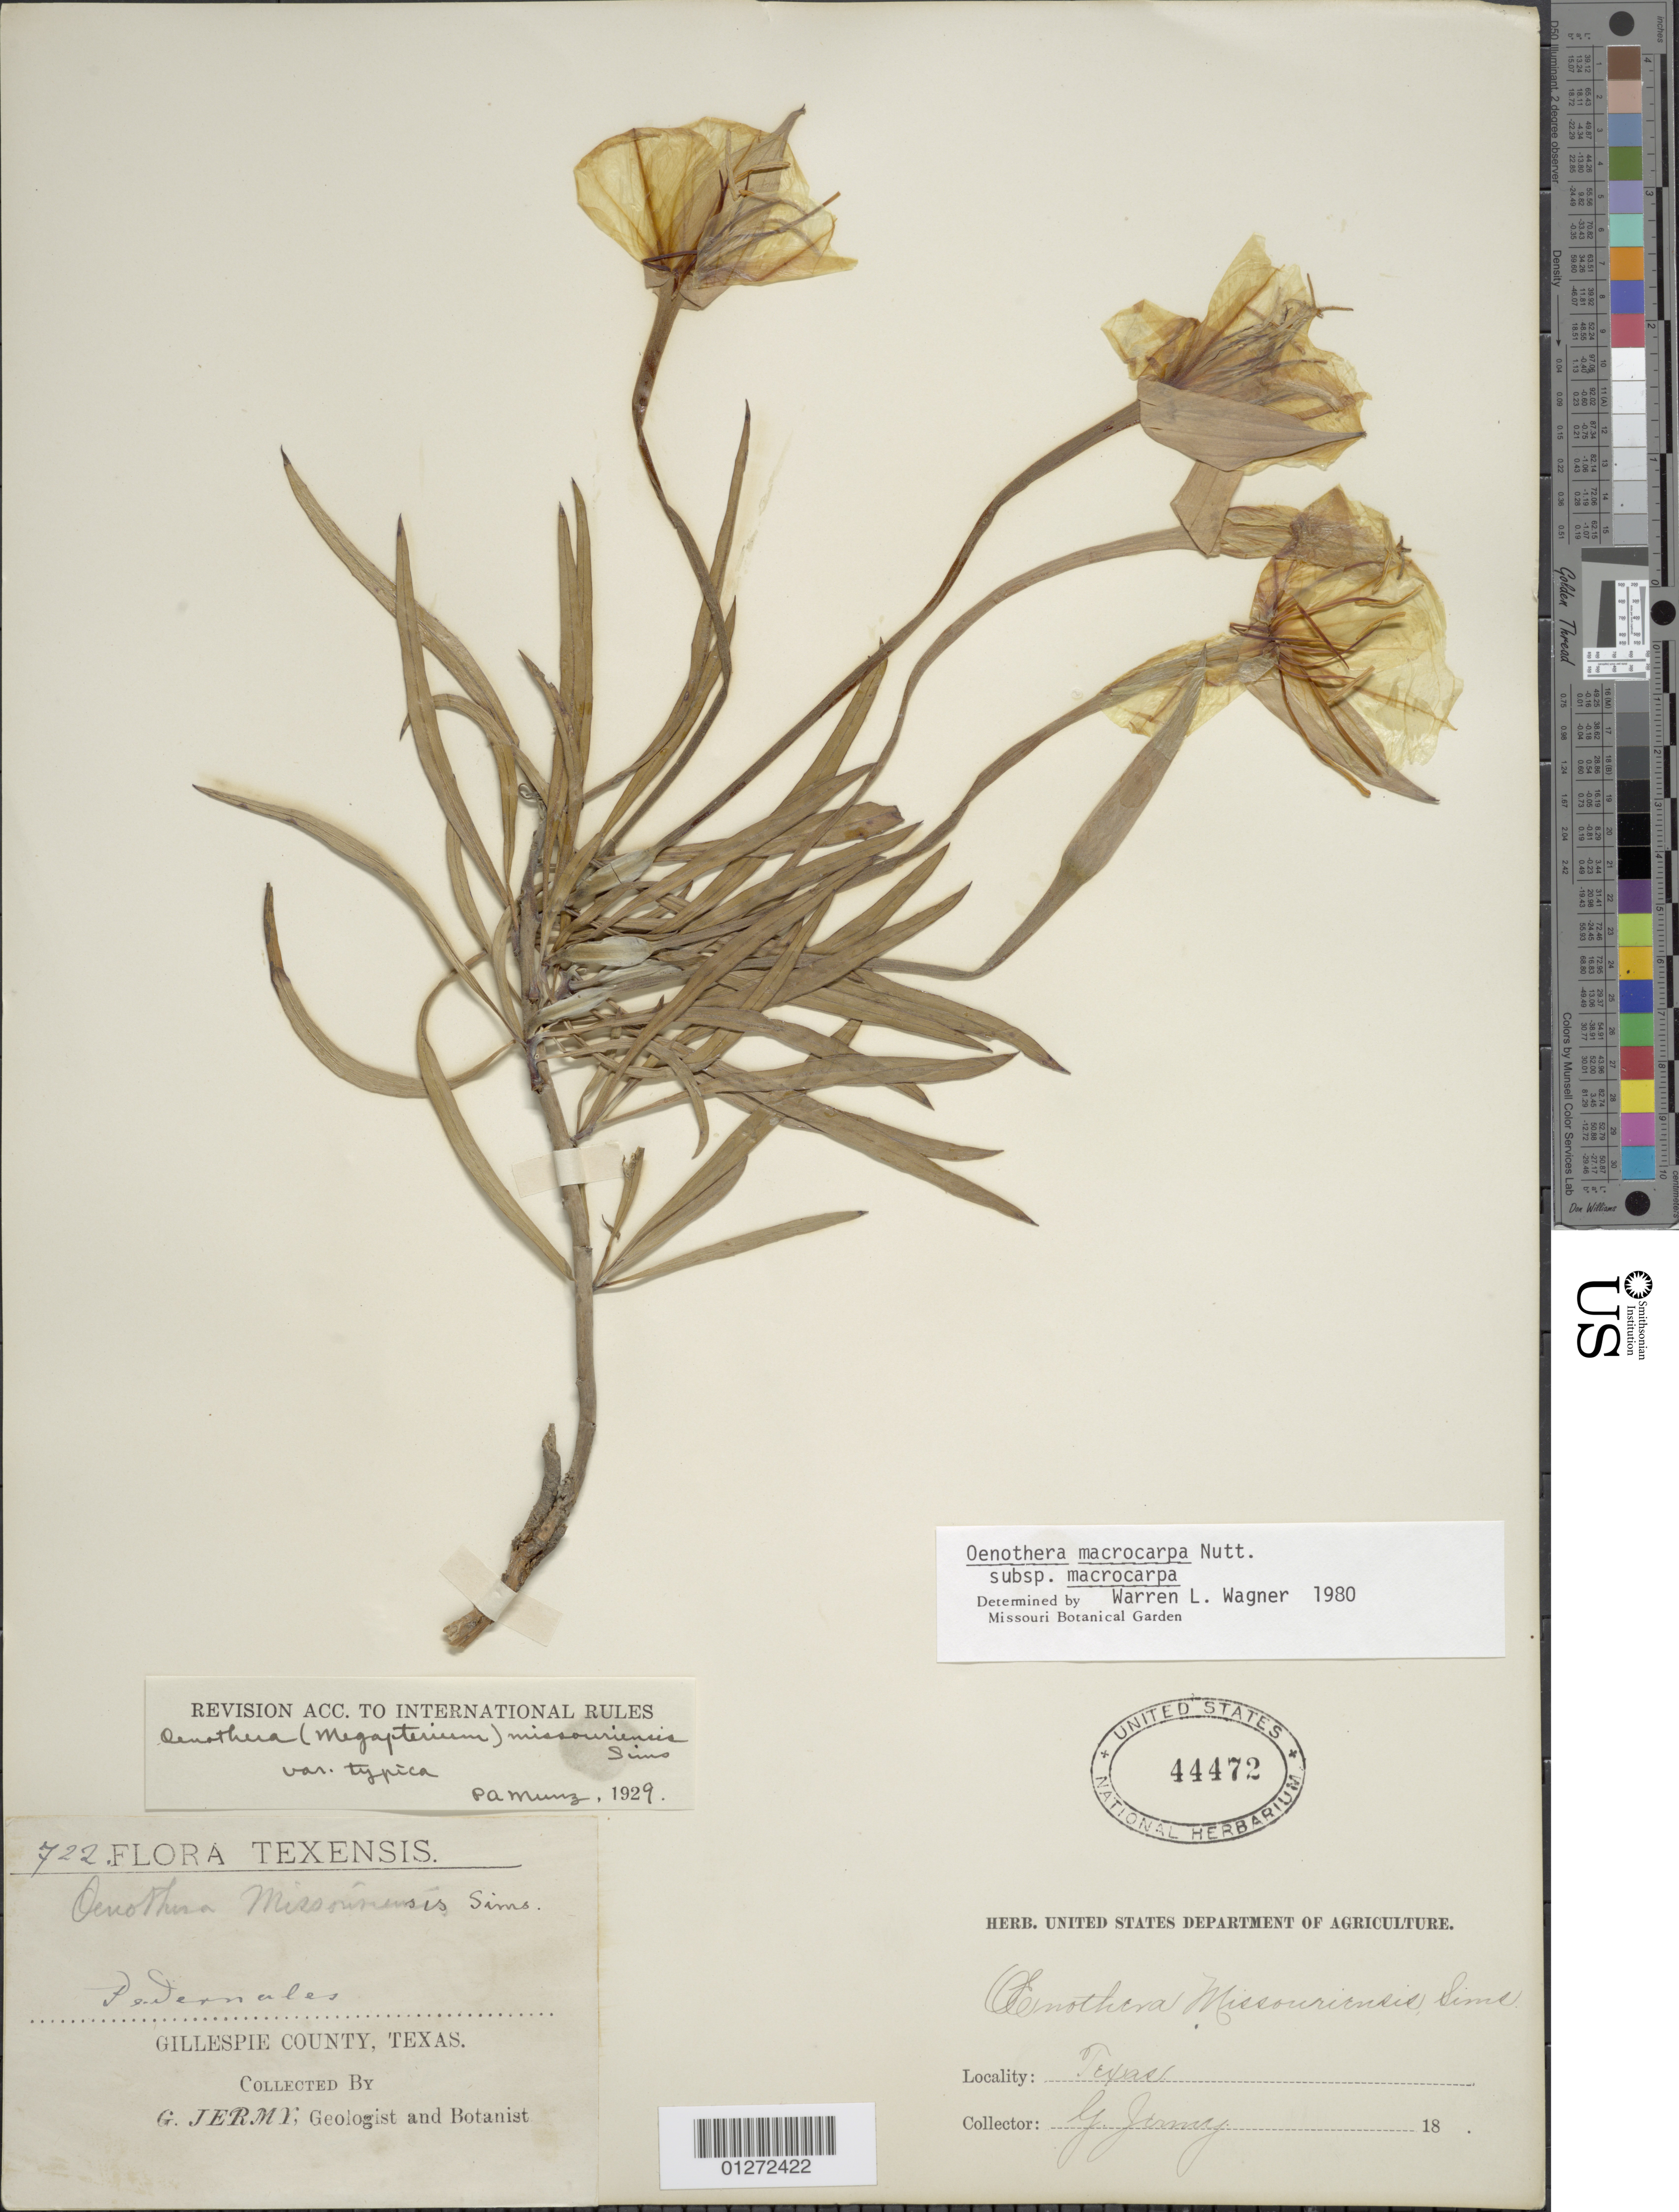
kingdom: Plantae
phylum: Tracheophyta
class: Magnoliopsida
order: Myrtales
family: Onagraceae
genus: Oenothera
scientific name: Oenothera macrocarpa subsp. macrocarpa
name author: Nutt.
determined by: Wagner, W. L., (BOT), Smithsonian Institution - National Museum of Natural History (UNITED STATES)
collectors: G. Jermy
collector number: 722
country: United States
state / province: Texas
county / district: Gillespie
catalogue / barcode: US 44472